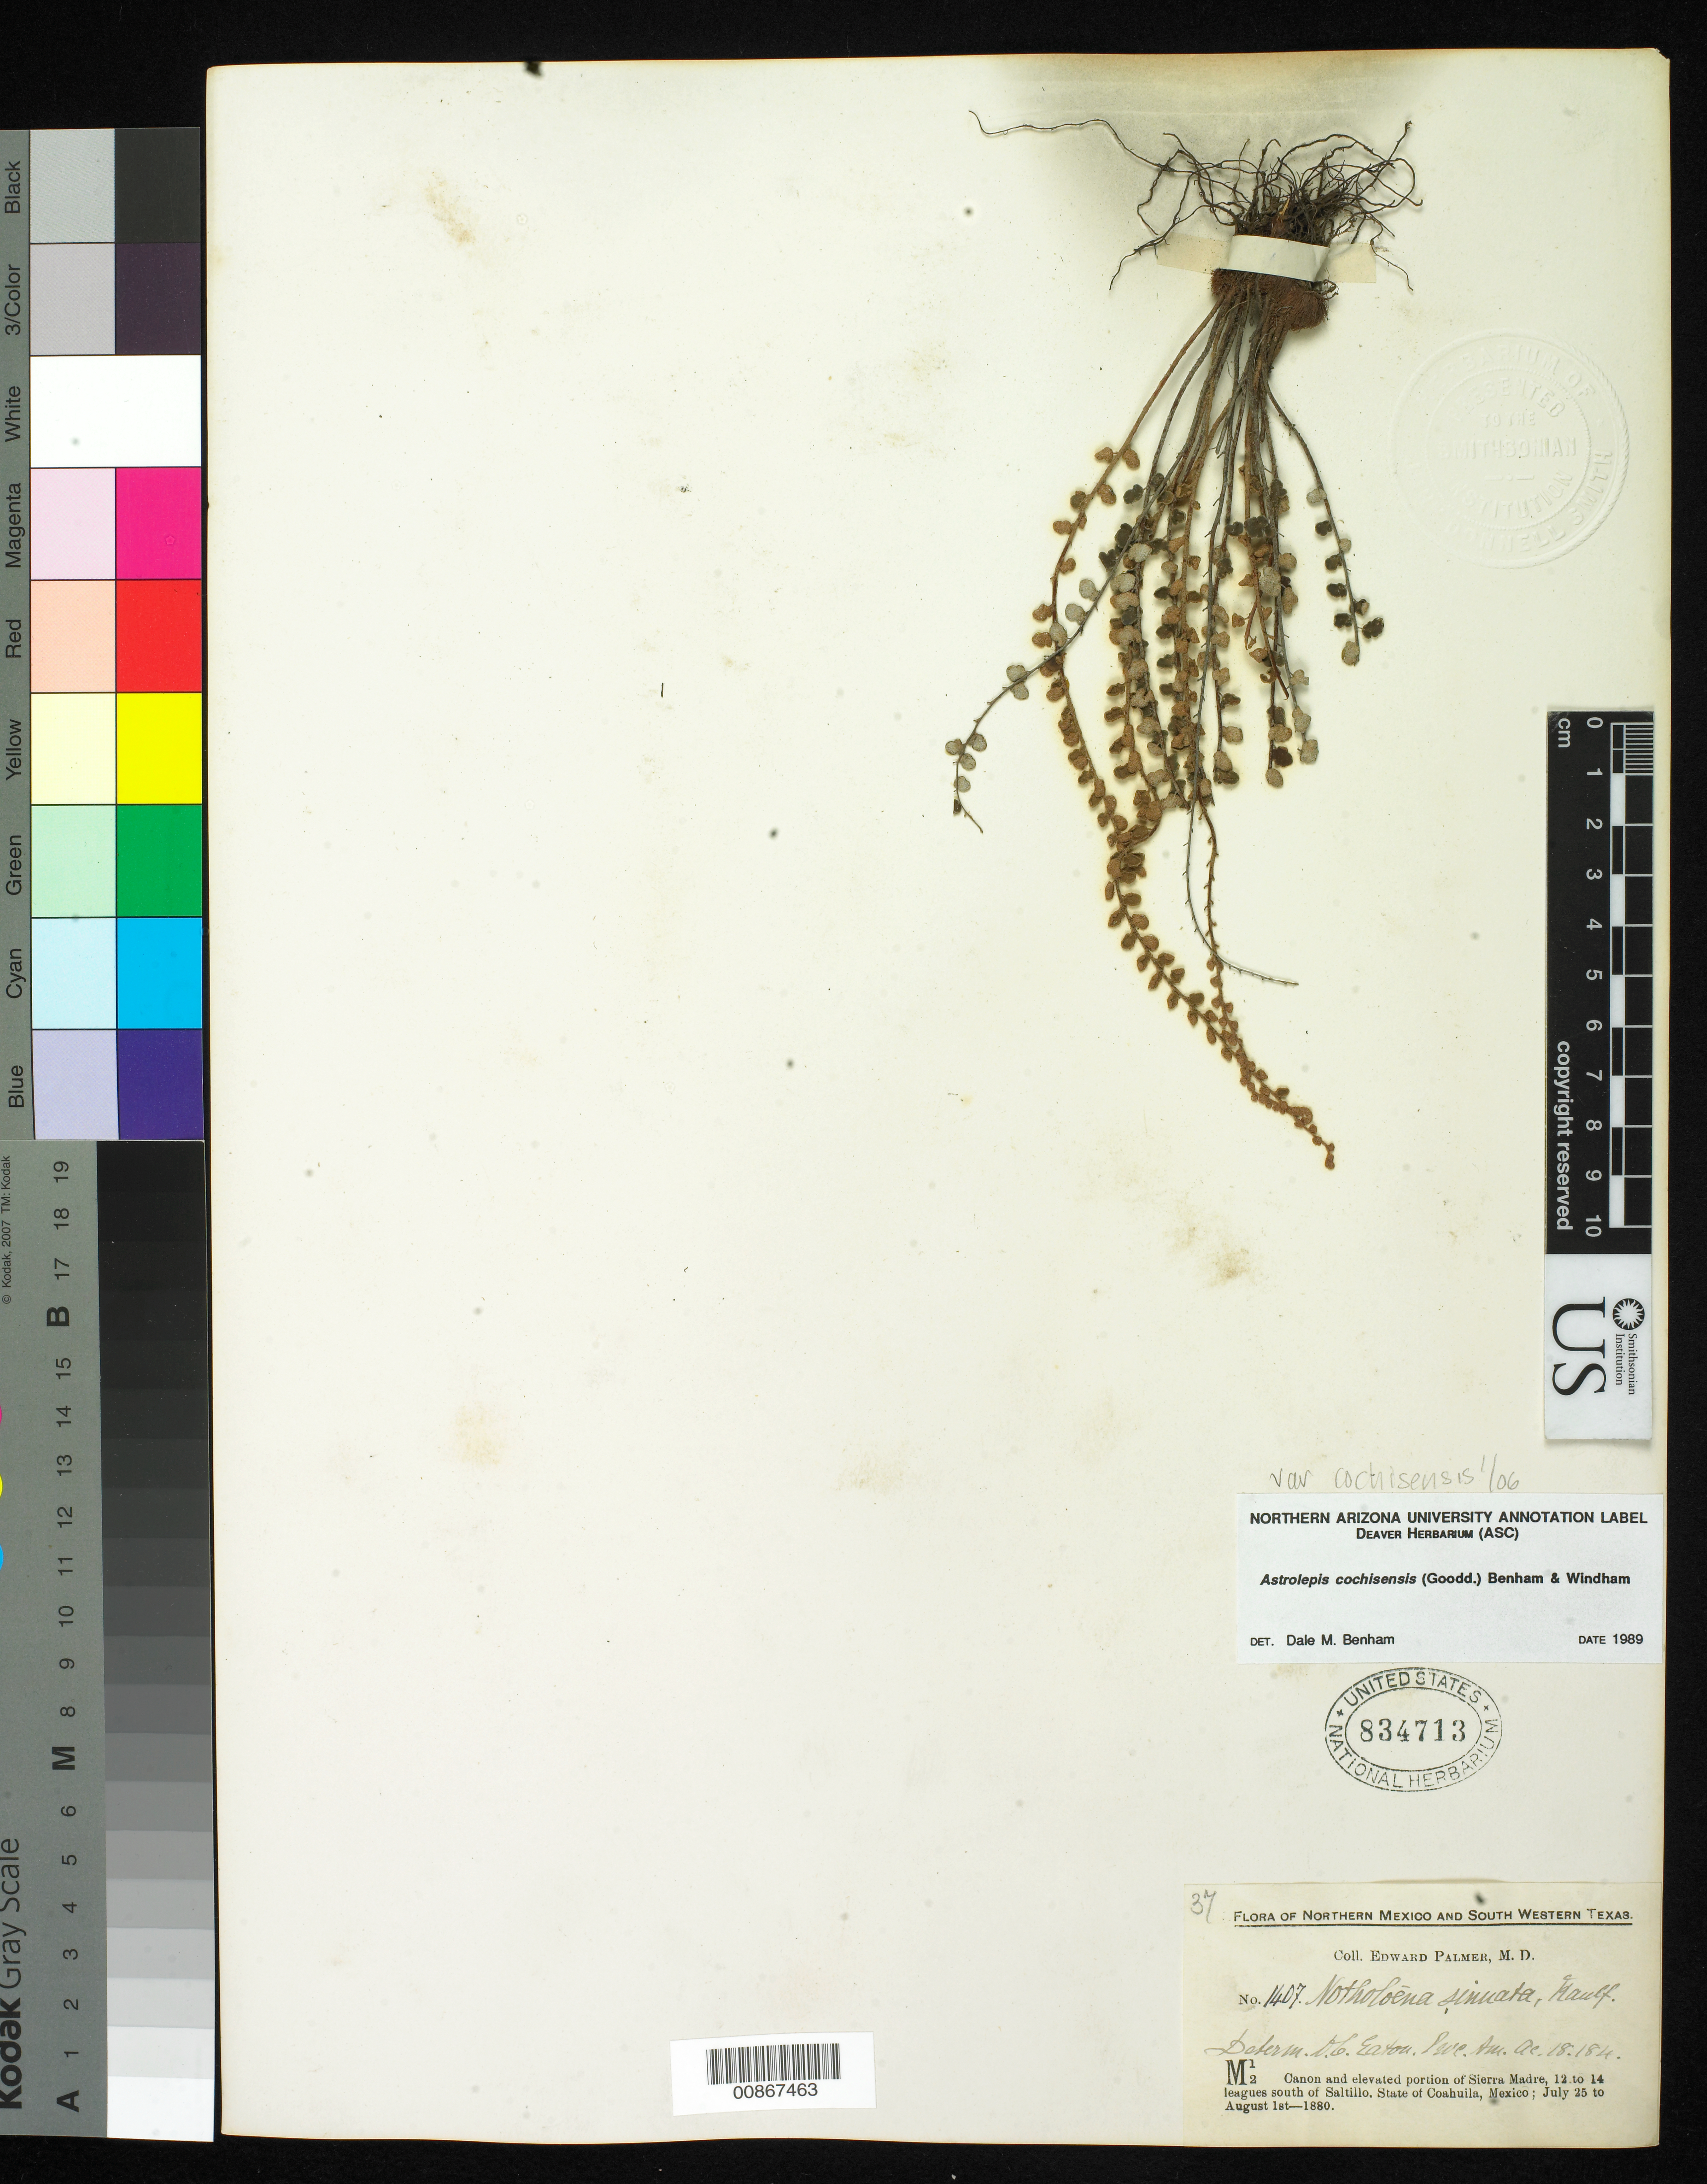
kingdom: Plantae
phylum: Tracheophyta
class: Polypodiopsida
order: Polypodiales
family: Pteridaceae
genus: Astrolepis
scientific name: Astrolepis cochisensis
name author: (C.O. Goodd.) D.M. Benham & Windham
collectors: E. Palmer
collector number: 1407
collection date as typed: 25 Jul 1880 to 01 Aug 1880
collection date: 1880-07-25/1880-08-01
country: Mexico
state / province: Coahuila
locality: M12. Cañon and elevated portion of Sierra Madre, 12 to 14 leagues south of Saltillo, Coahuila.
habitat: Cañon and elevated portion of Sierra.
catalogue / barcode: US 834713